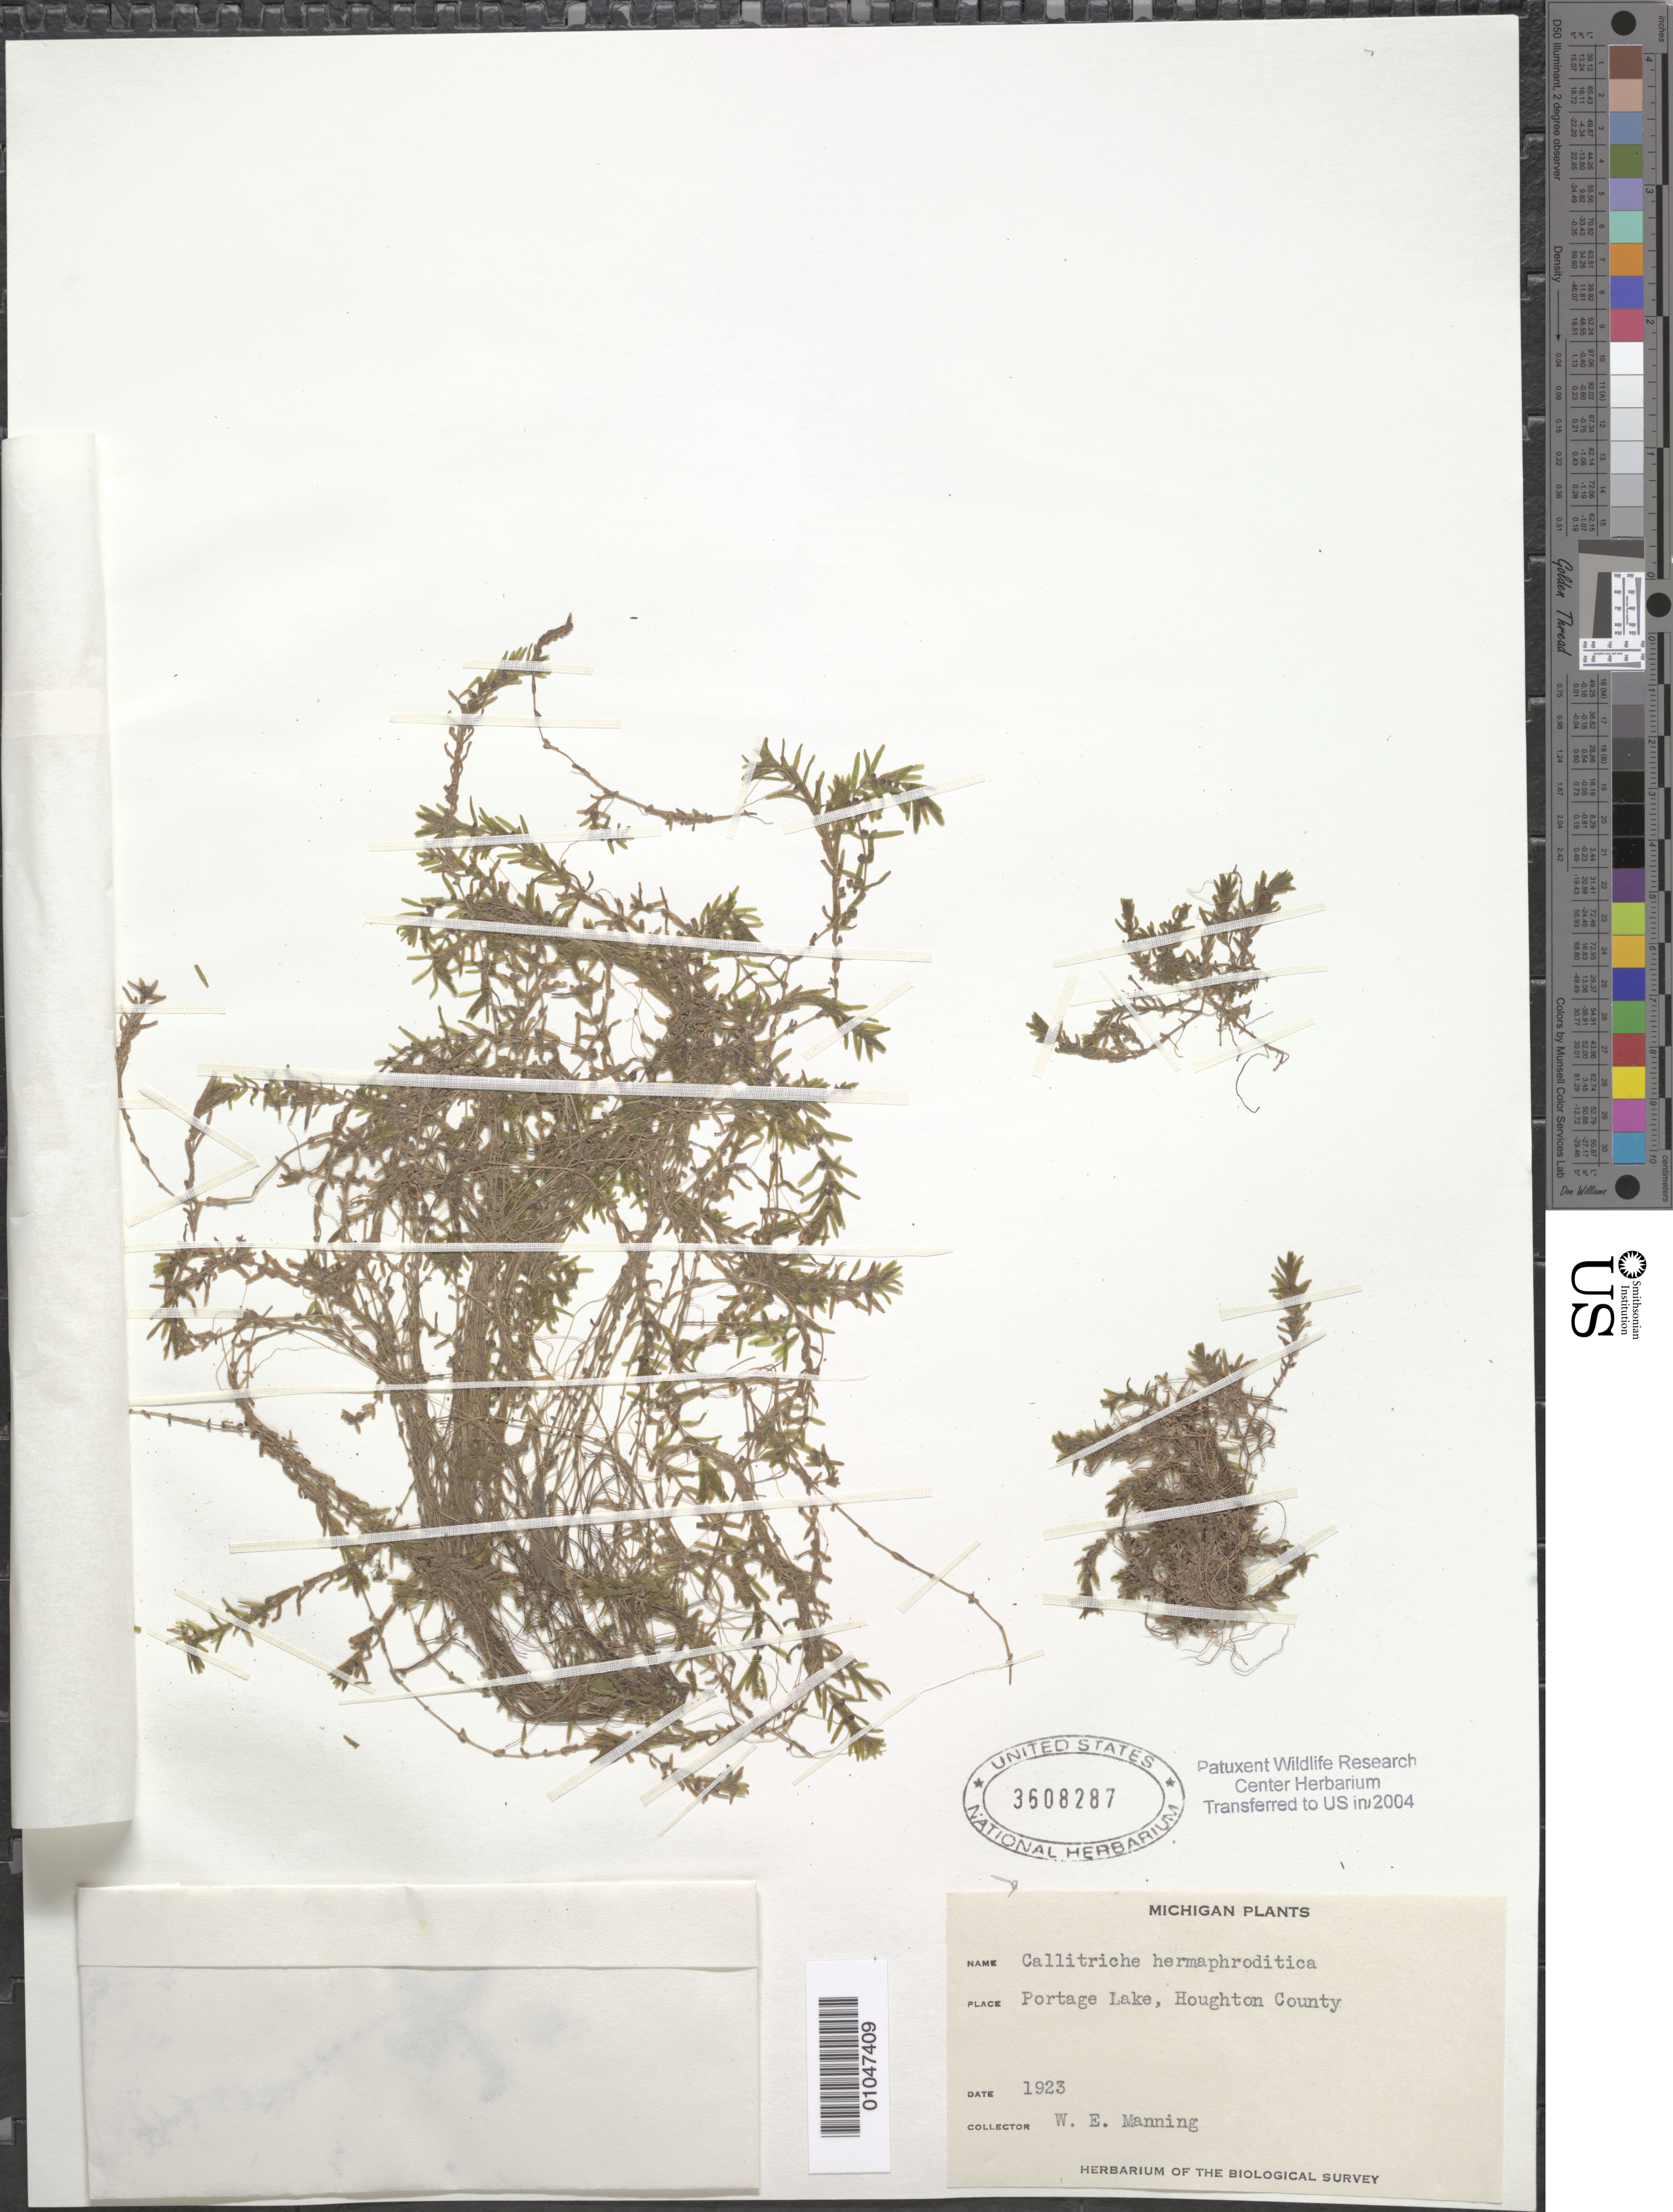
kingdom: Plantae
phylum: Tracheophyta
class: Magnoliopsida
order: Lamiales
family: Plantaginaceae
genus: Callitriche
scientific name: Callitriche hermaphroditica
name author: L.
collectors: W. Manning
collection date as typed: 1923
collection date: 1923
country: United States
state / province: Michigan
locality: Portage Lake, Houghton County.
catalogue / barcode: US 3608287